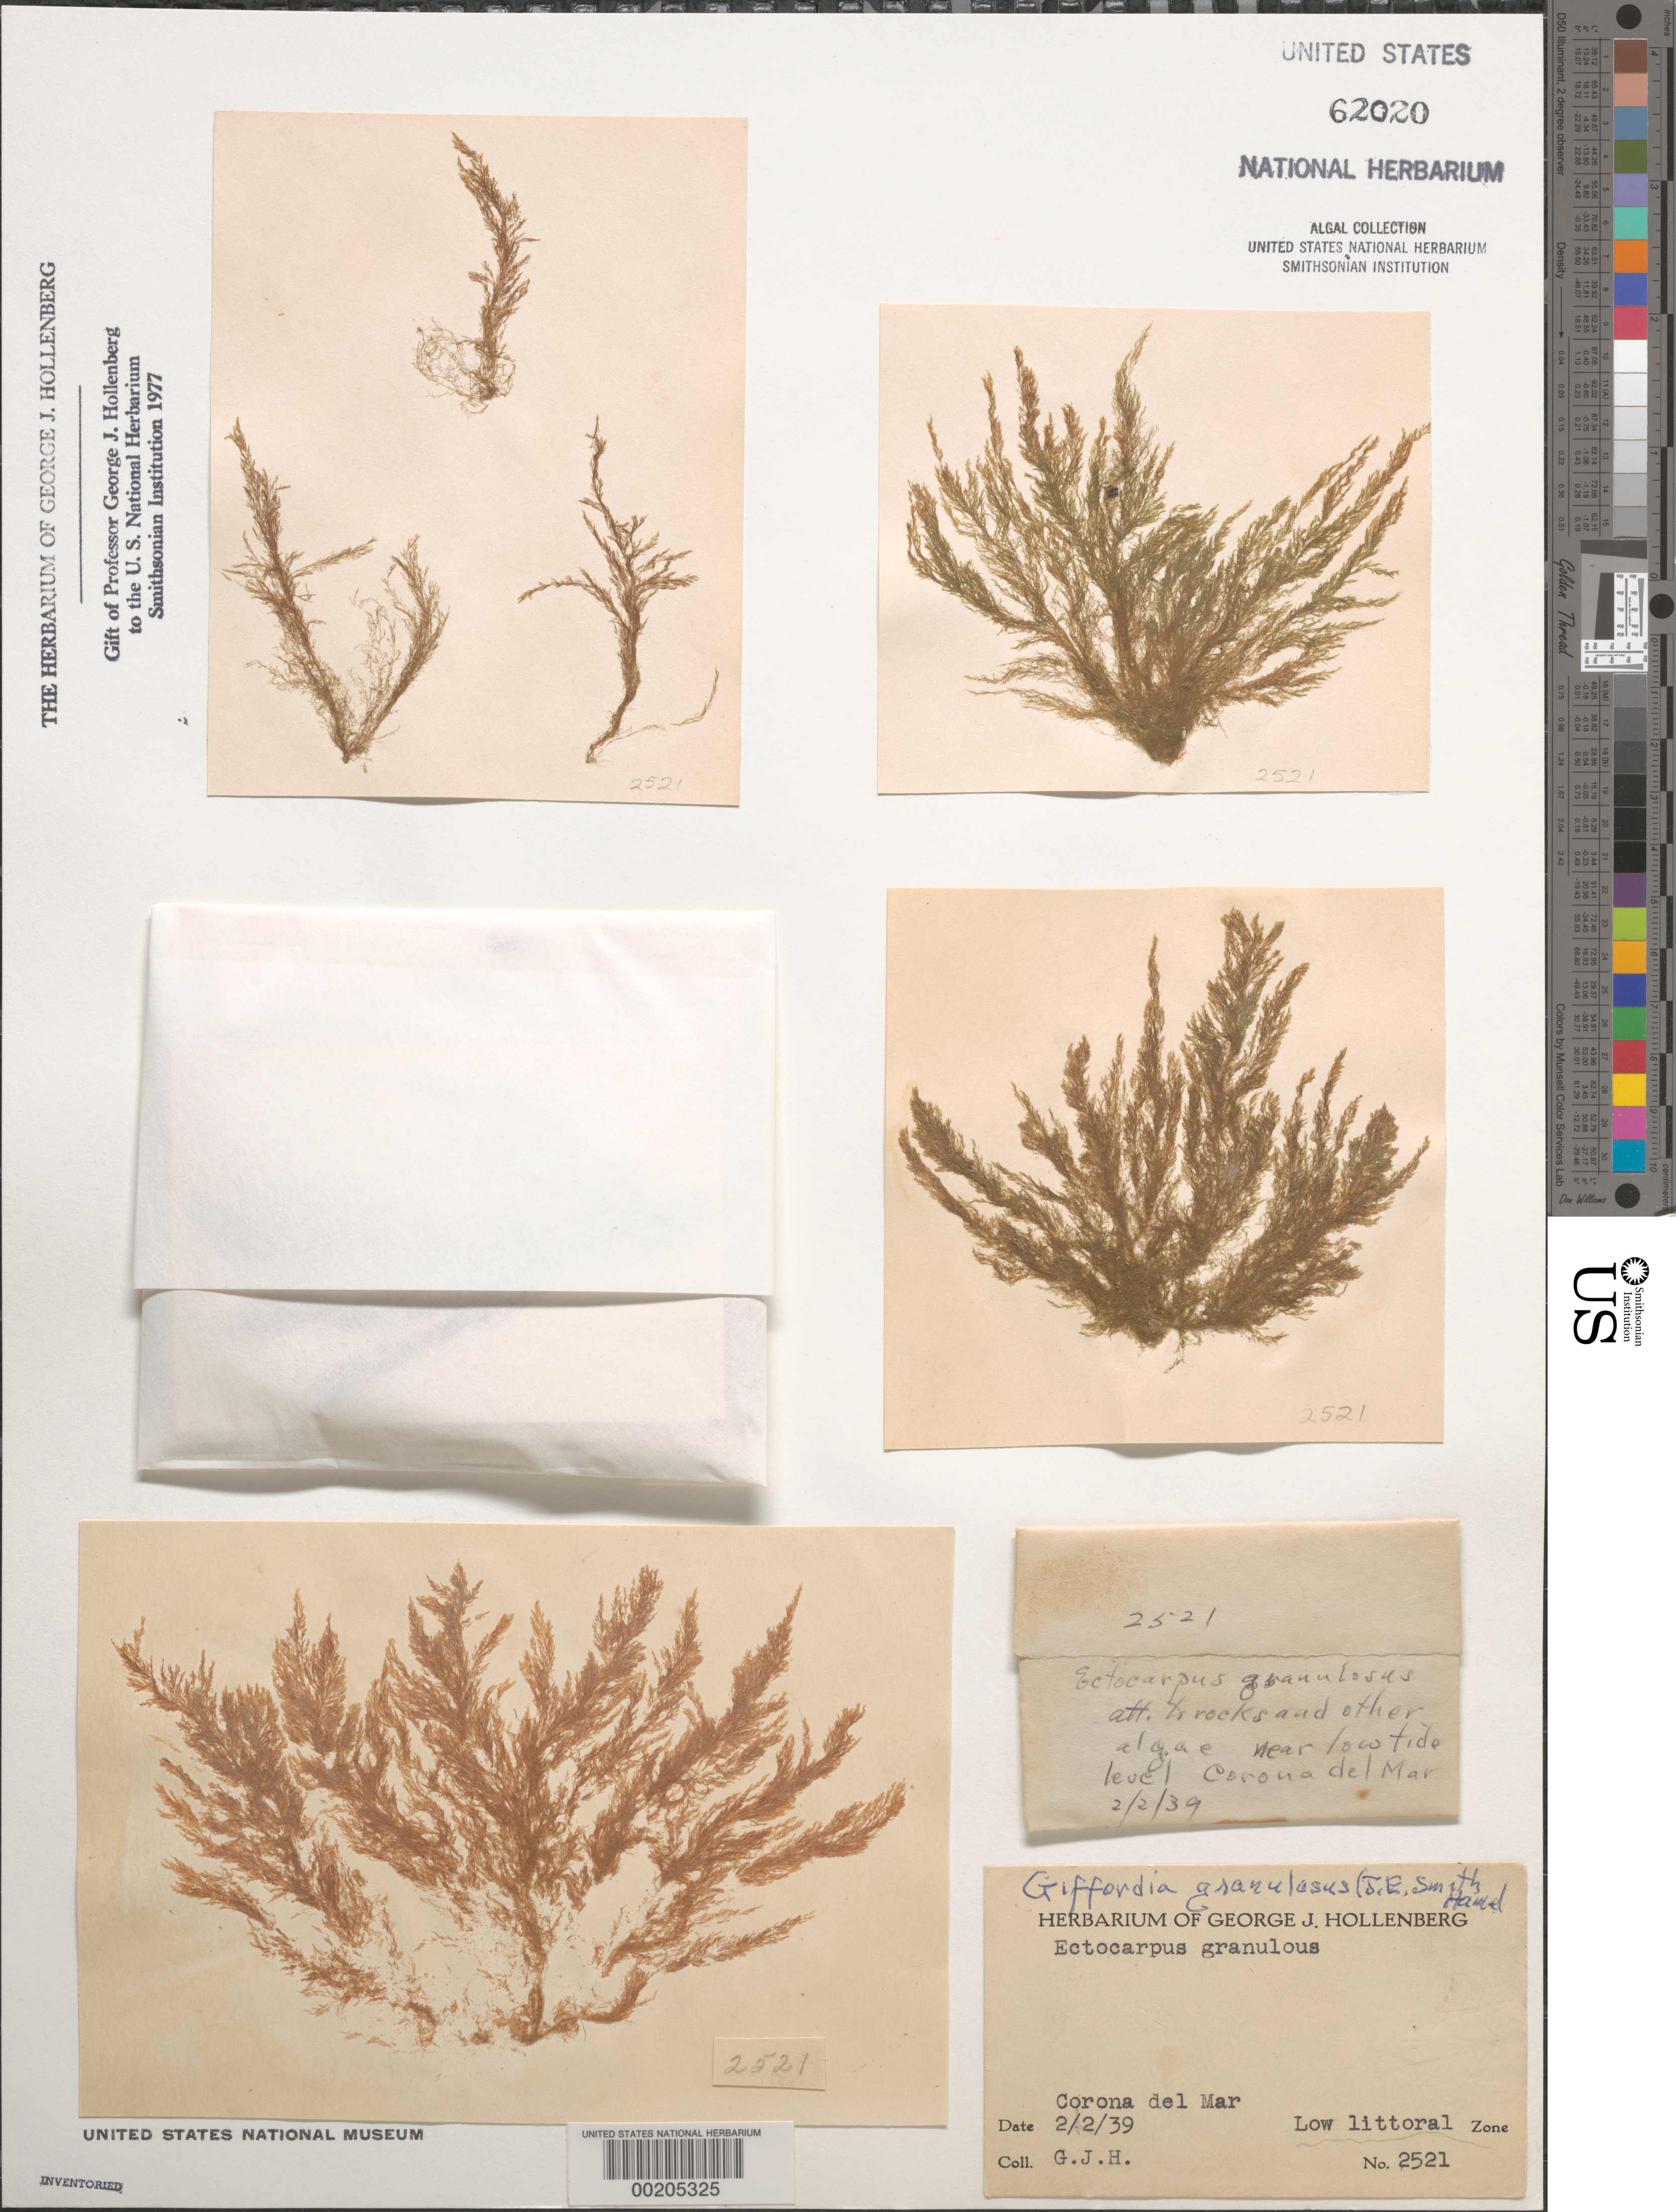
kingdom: Chromista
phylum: Ochrophyta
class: Phaeophyceae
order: Ectocarpales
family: Acinetosporaceae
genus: Hincksia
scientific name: Hincksia granulosa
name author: (Sm.) P.C. Silva in P.C. Silva et al.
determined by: Algae name updating Project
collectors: G. Hollenberg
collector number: GJH 2521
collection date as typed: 02 Feb 1939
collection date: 1939-02-02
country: United States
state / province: California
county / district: Orange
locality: Corona del Mar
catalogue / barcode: US 62020